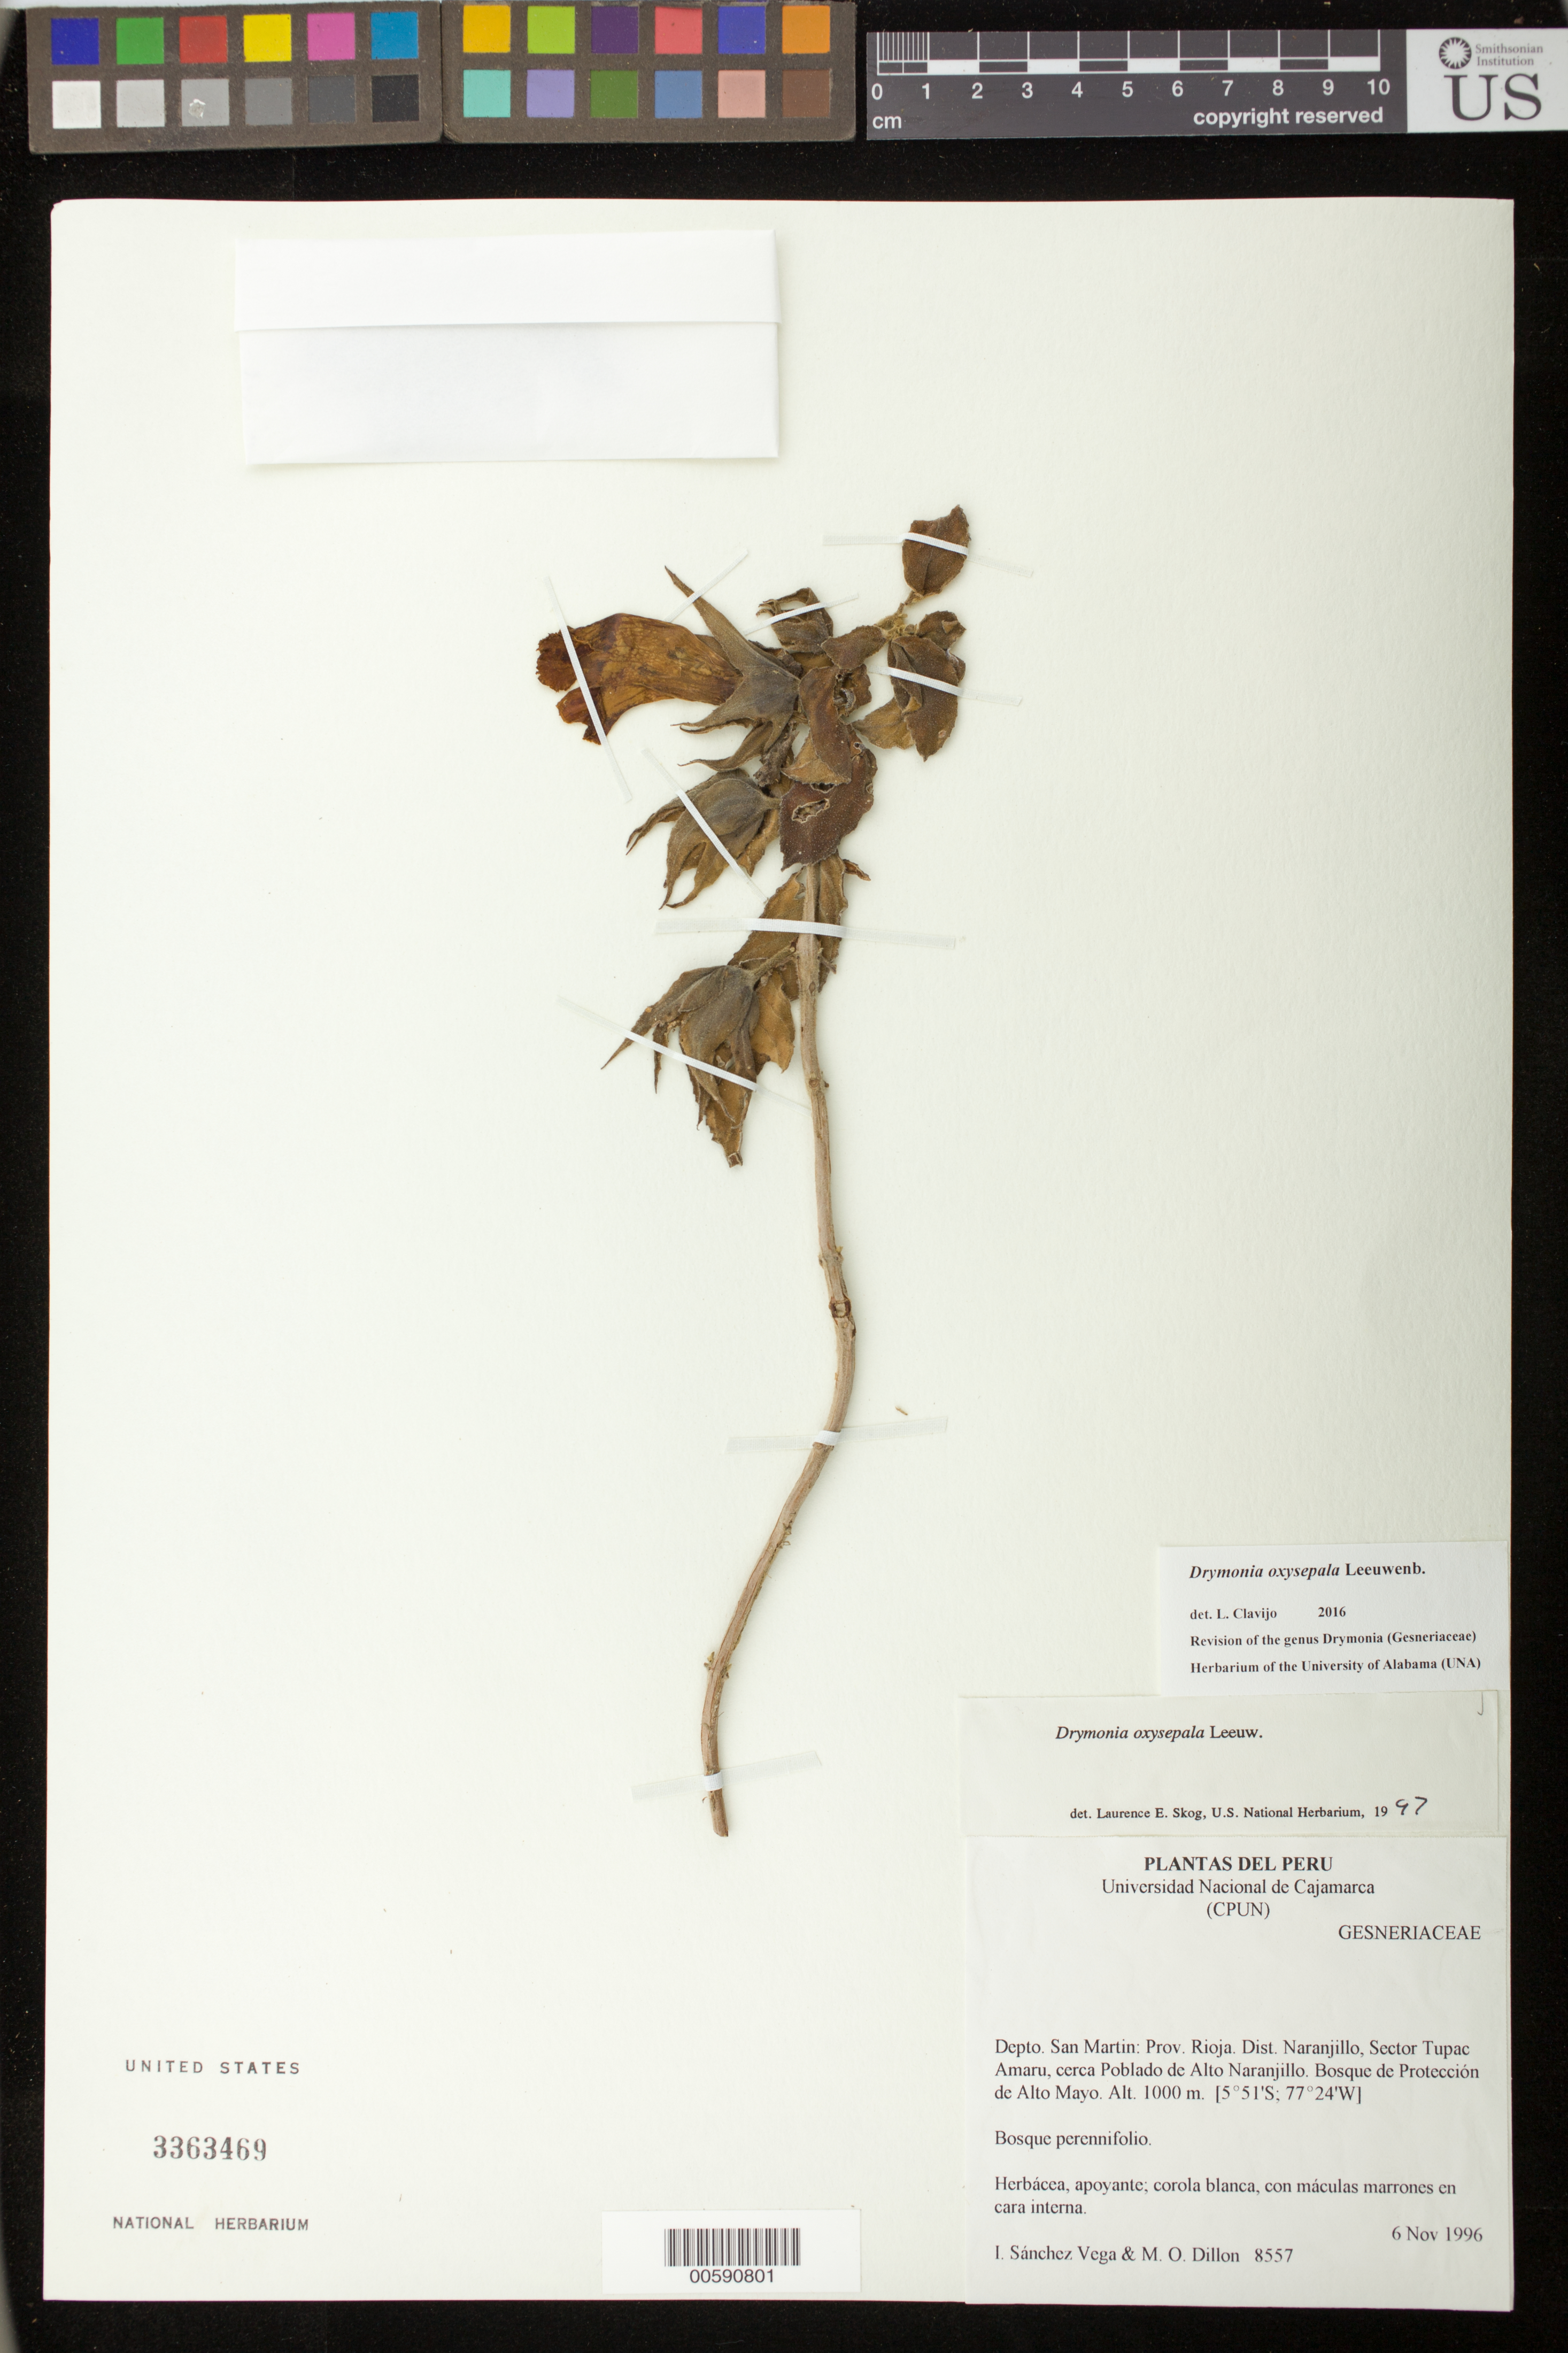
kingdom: Plantae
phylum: Tracheophyta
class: Magnoliopsida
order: Lamiales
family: Gesneriaceae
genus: Drymonia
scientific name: Drymonia oxysepala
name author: Leeuwenb.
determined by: Skog, Laurence E.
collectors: I. M. Sánchez Vega & M. O. Dillon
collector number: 8557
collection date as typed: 06 Nov 1996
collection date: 1996-11-06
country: Peru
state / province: San Martín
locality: Prov. Rioja, Dist. Naranjillo, Sector Tupac Amaru, cerca Poblado de Alto Naranjillo; Bosque de Protección de Alto Mayo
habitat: Bosque perennifolio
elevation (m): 1000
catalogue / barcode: US 3363469